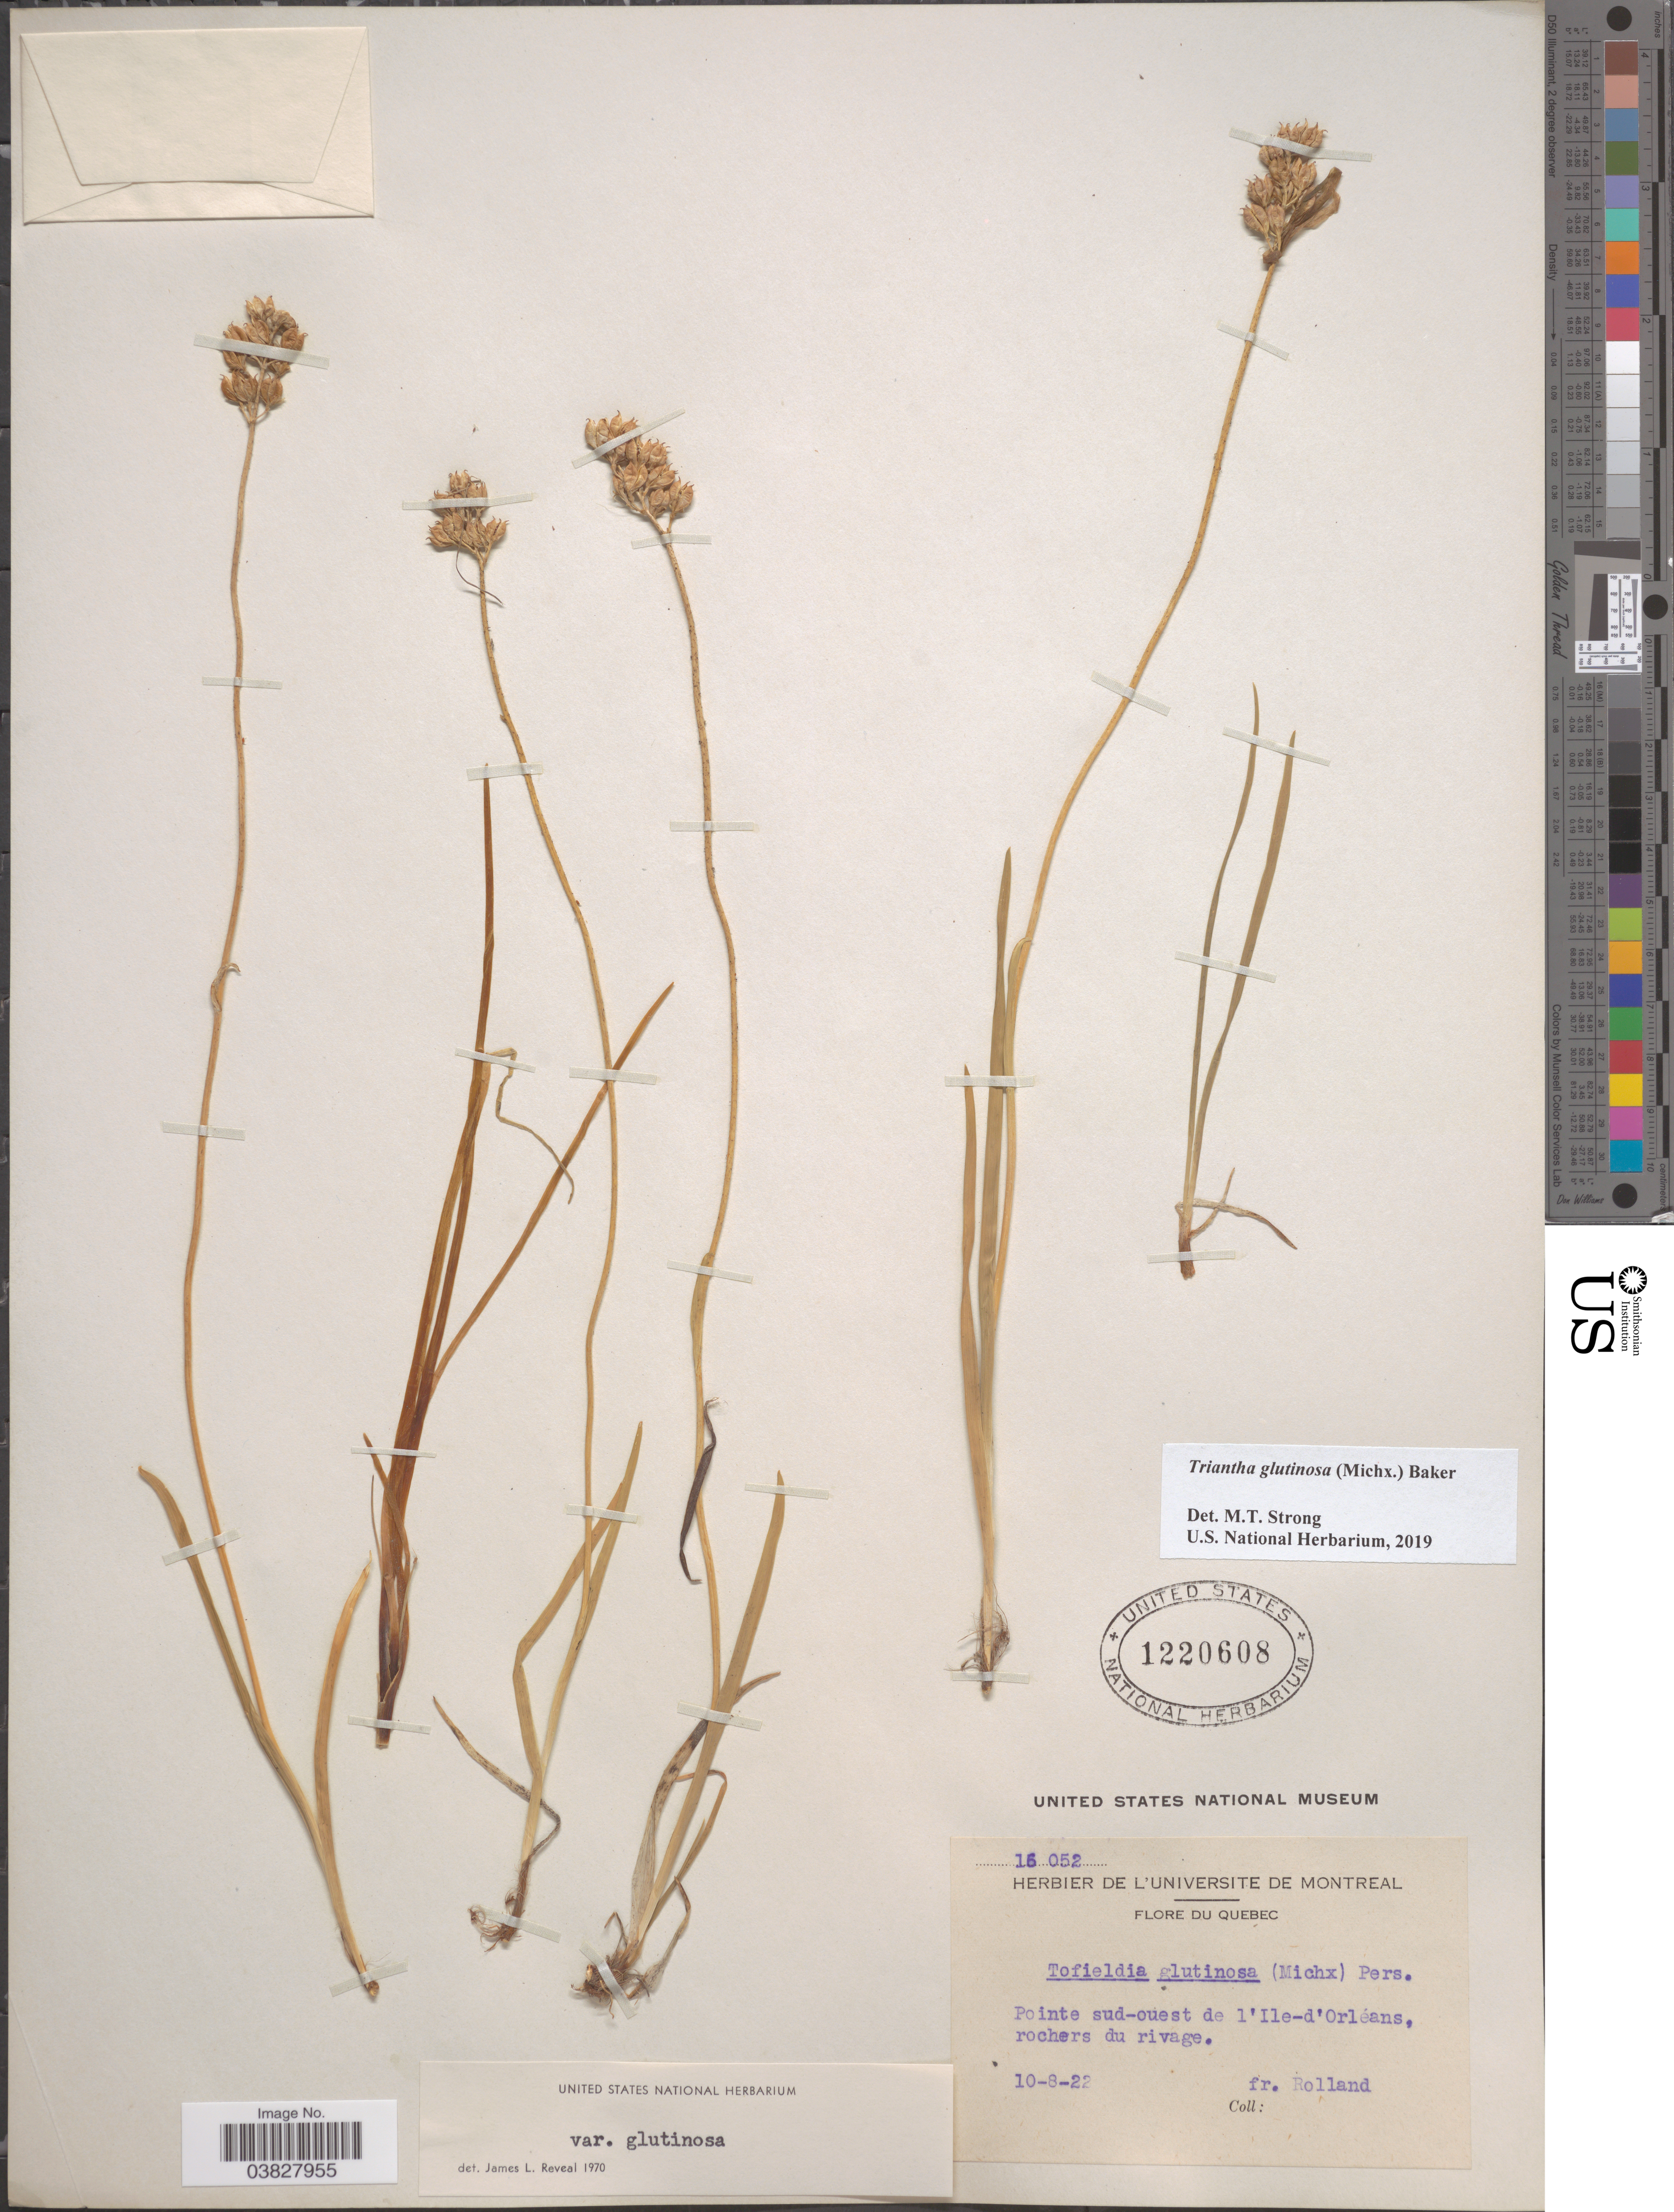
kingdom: Plantae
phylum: Tracheophyta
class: Liliopsida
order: Alismatales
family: Tofieldiaceae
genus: Triantha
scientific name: Triantha glutinosa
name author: (Michx.) Baker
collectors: F. Rolland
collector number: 16052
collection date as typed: Transcribed d/m/y: 8/10/22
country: Canada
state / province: Quebec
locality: Pointe sud-ouest de l'Ile-d'Orléans, rochers du rivage.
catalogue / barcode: US 1220608